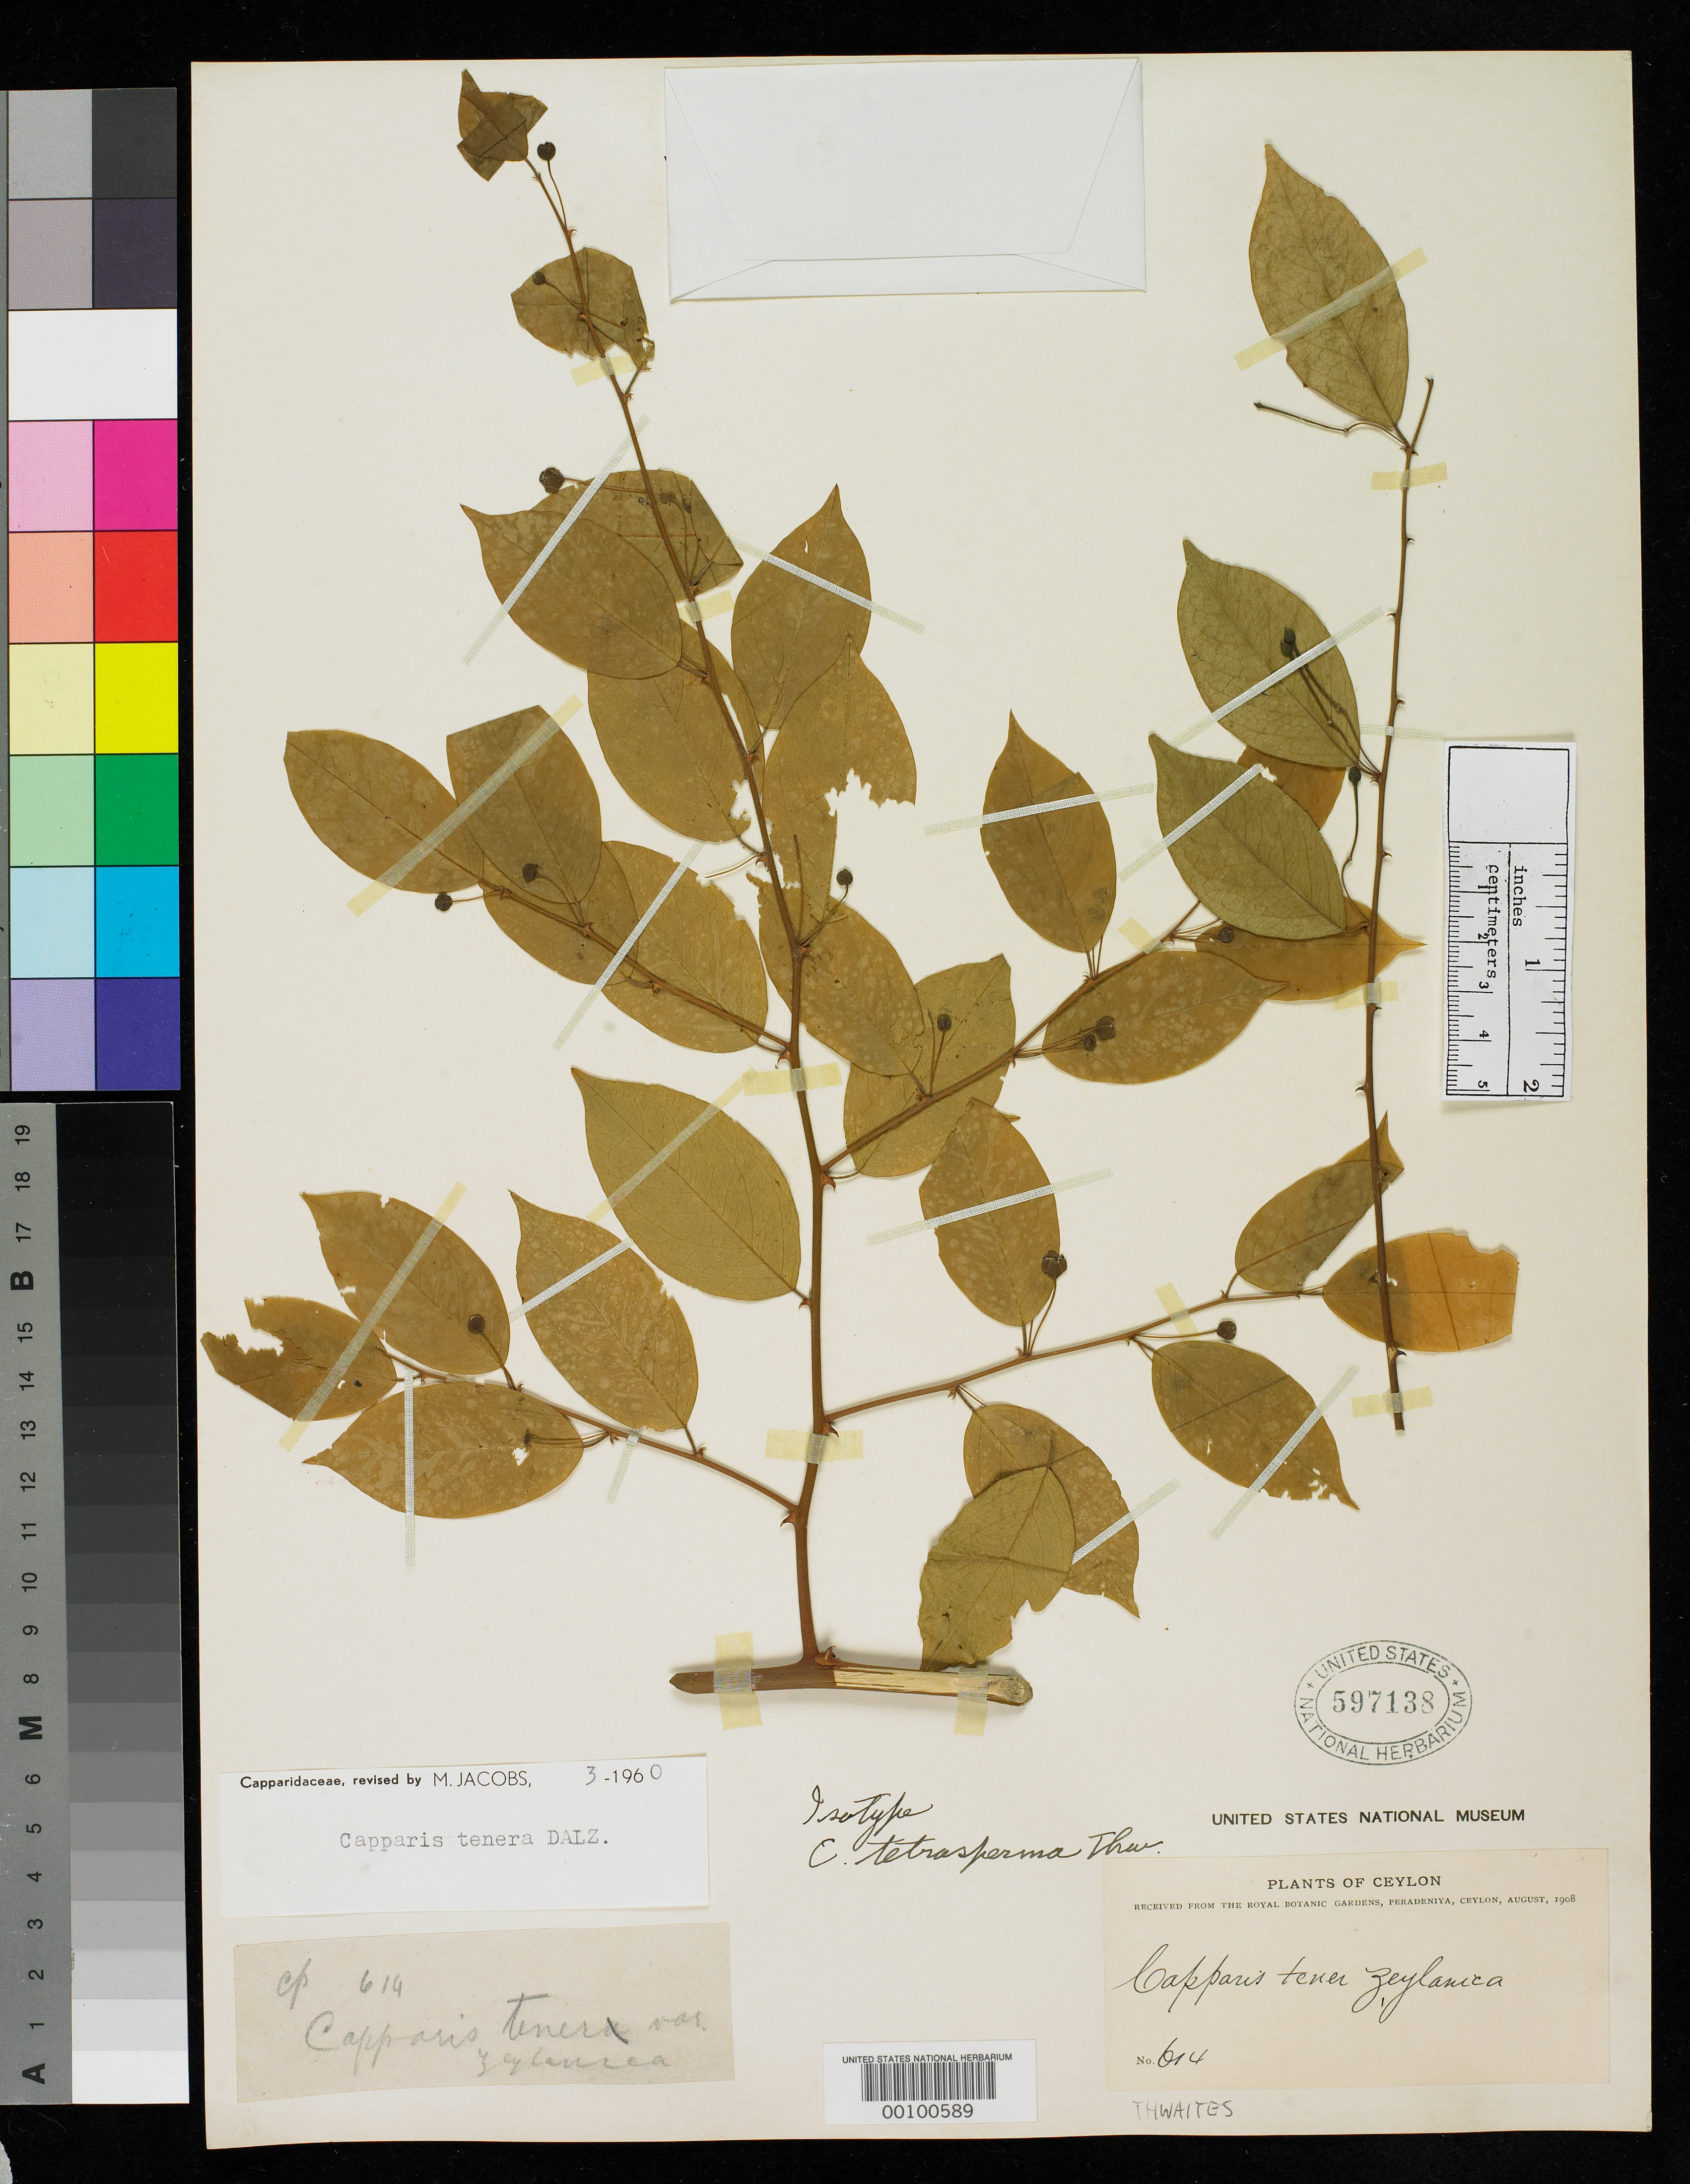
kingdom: Plantae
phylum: Tracheophyta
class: Magnoliopsida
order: Brassicales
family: Capparaceae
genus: Capparis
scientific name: Capparis tetrasperma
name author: Thwaites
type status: Isotype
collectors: G. H. K. Thwaites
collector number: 614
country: Sri Lanka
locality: "Ceylon"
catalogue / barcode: US 597138